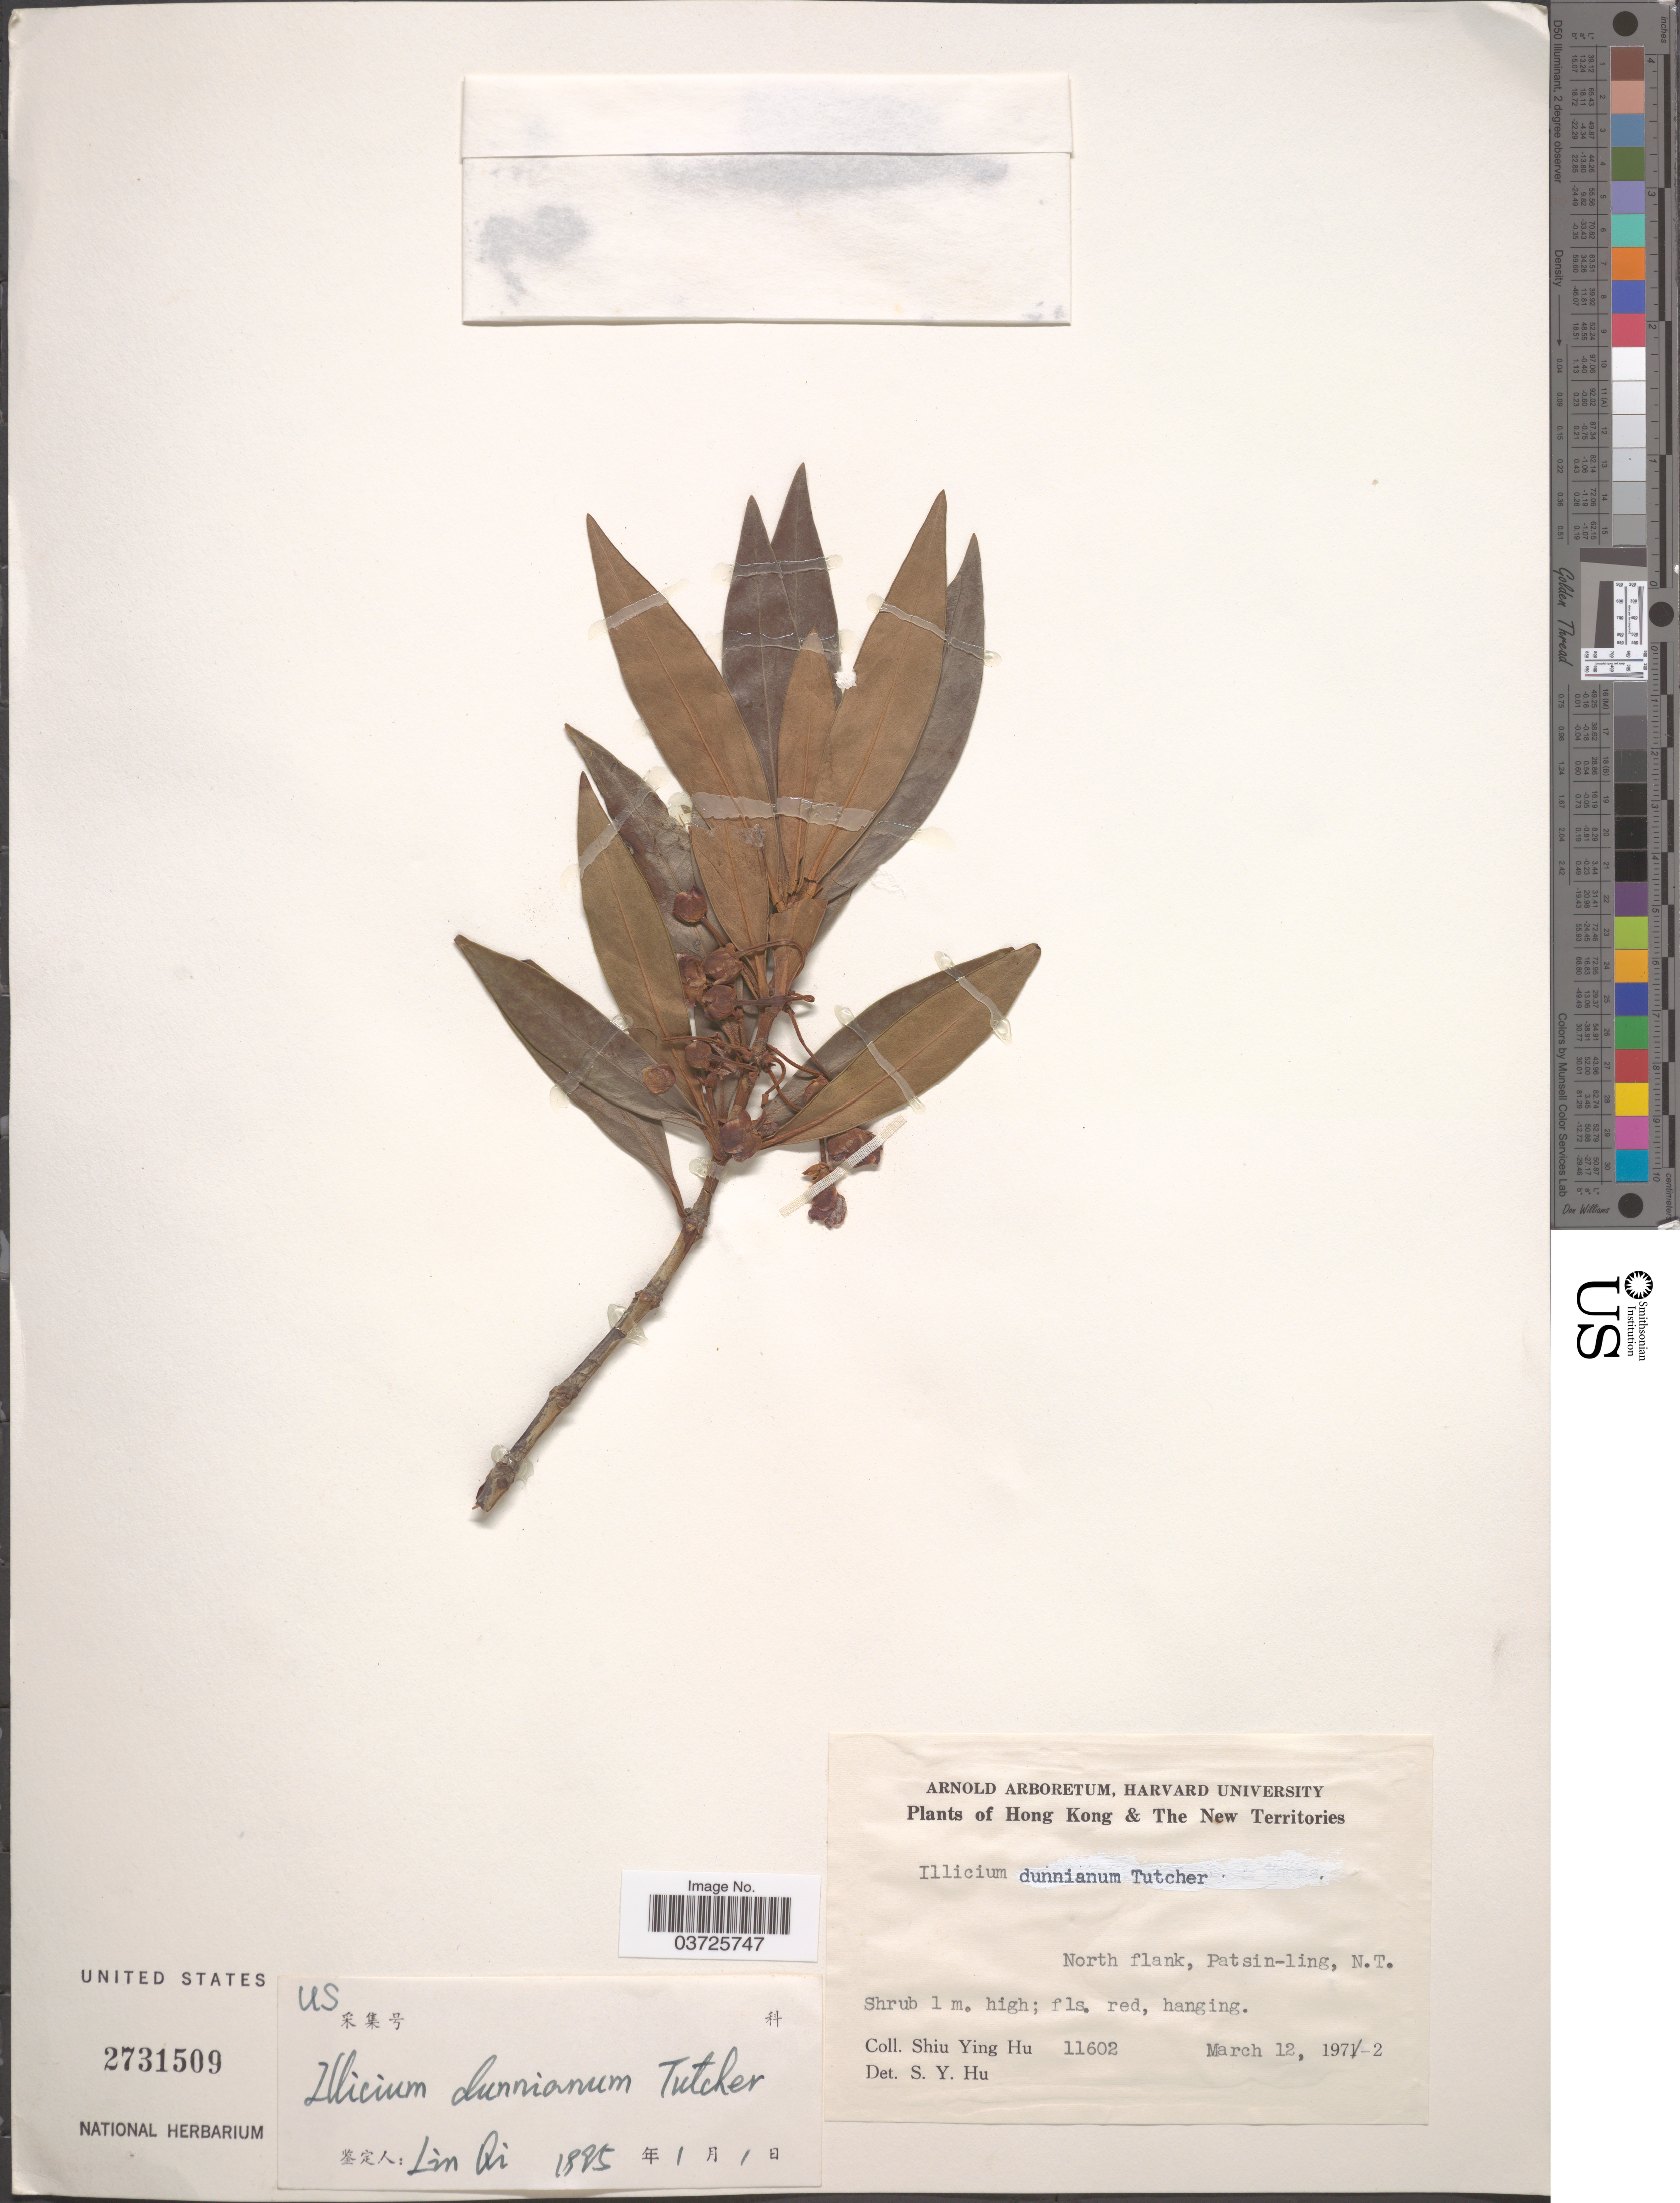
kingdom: Plantae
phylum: Tracheophyta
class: Magnoliopsida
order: Austrobaileyales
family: Schisandraceae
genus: Illicium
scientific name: Illicium dunnianum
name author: Tutcher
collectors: S. Y. Hu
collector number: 11602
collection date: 1972-03-12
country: China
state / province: Hong Kong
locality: The New Territories. North flank, Patsin-ling, N. T.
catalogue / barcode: US 2731509